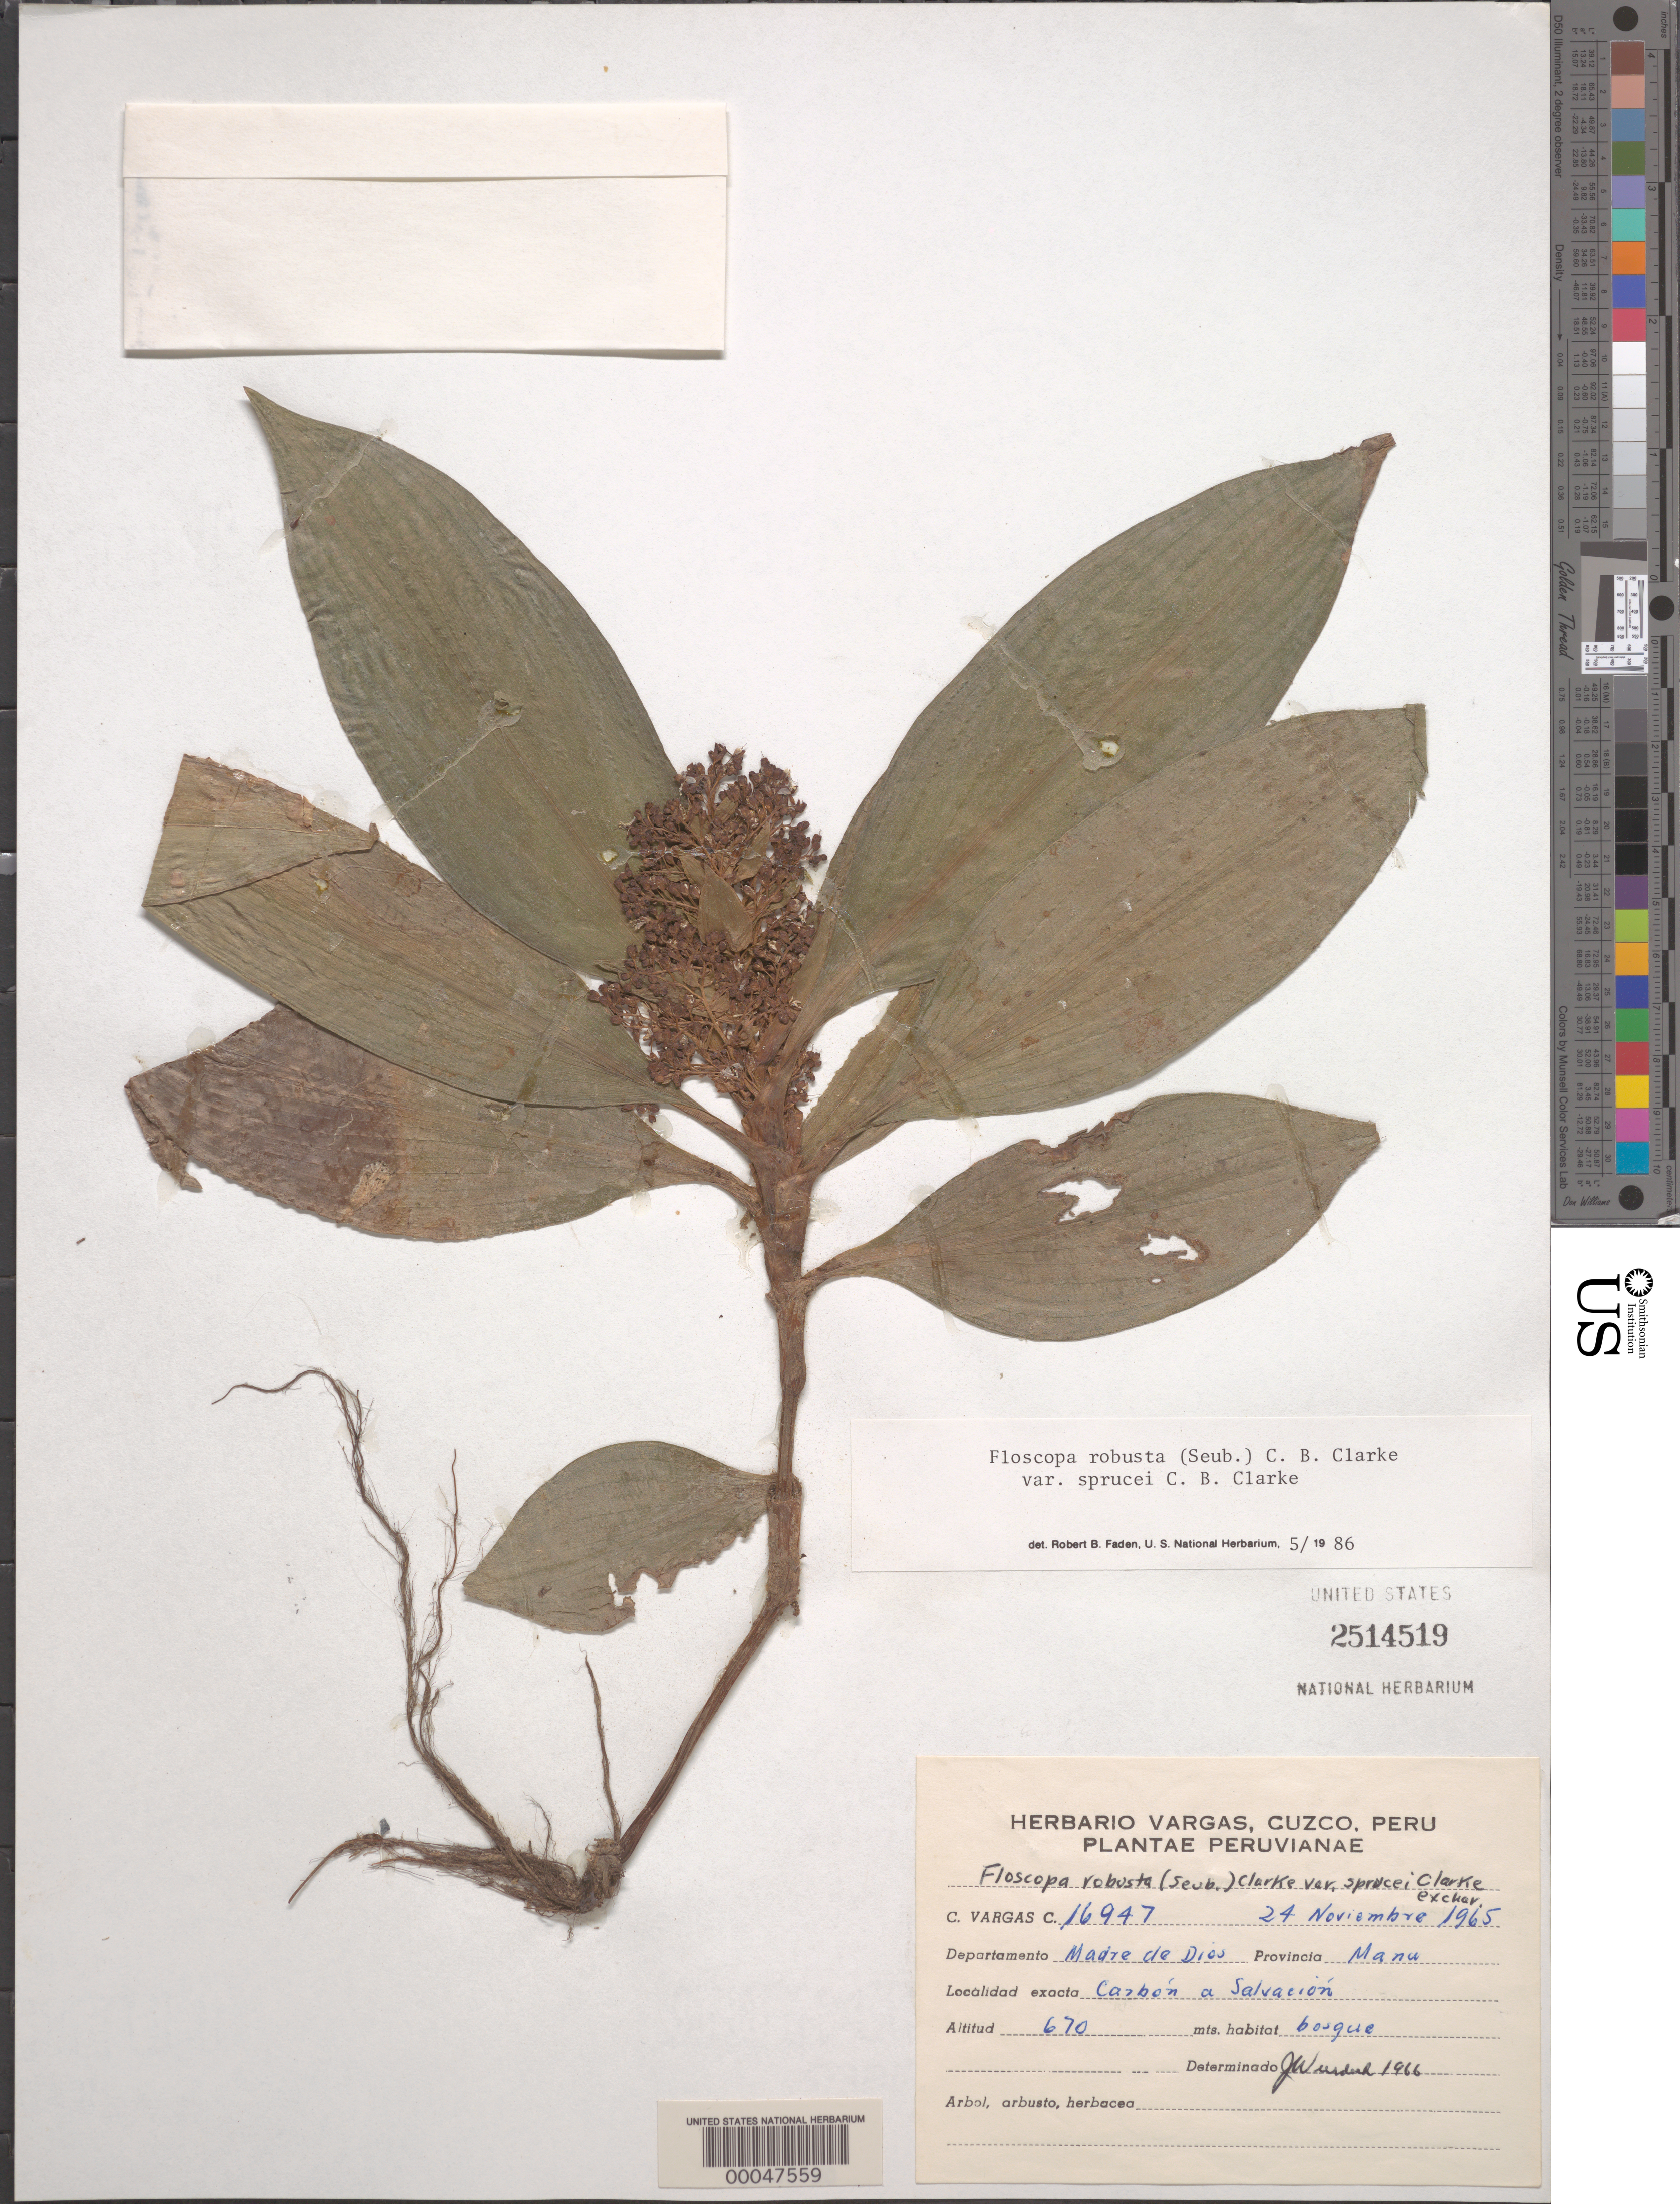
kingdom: Plantae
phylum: Tracheophyta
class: Liliopsida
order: Commelinales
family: Commelinaceae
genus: Floscopa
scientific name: Floscopa robusta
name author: (Seub.) C.B. Clarke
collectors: C. Vargas Calderón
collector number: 16947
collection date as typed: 24 Nov 1965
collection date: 1965-11-24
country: Peru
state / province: Madre de Dios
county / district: Manú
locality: Carbon a salvacion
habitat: Forest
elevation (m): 670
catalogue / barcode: US 2514519